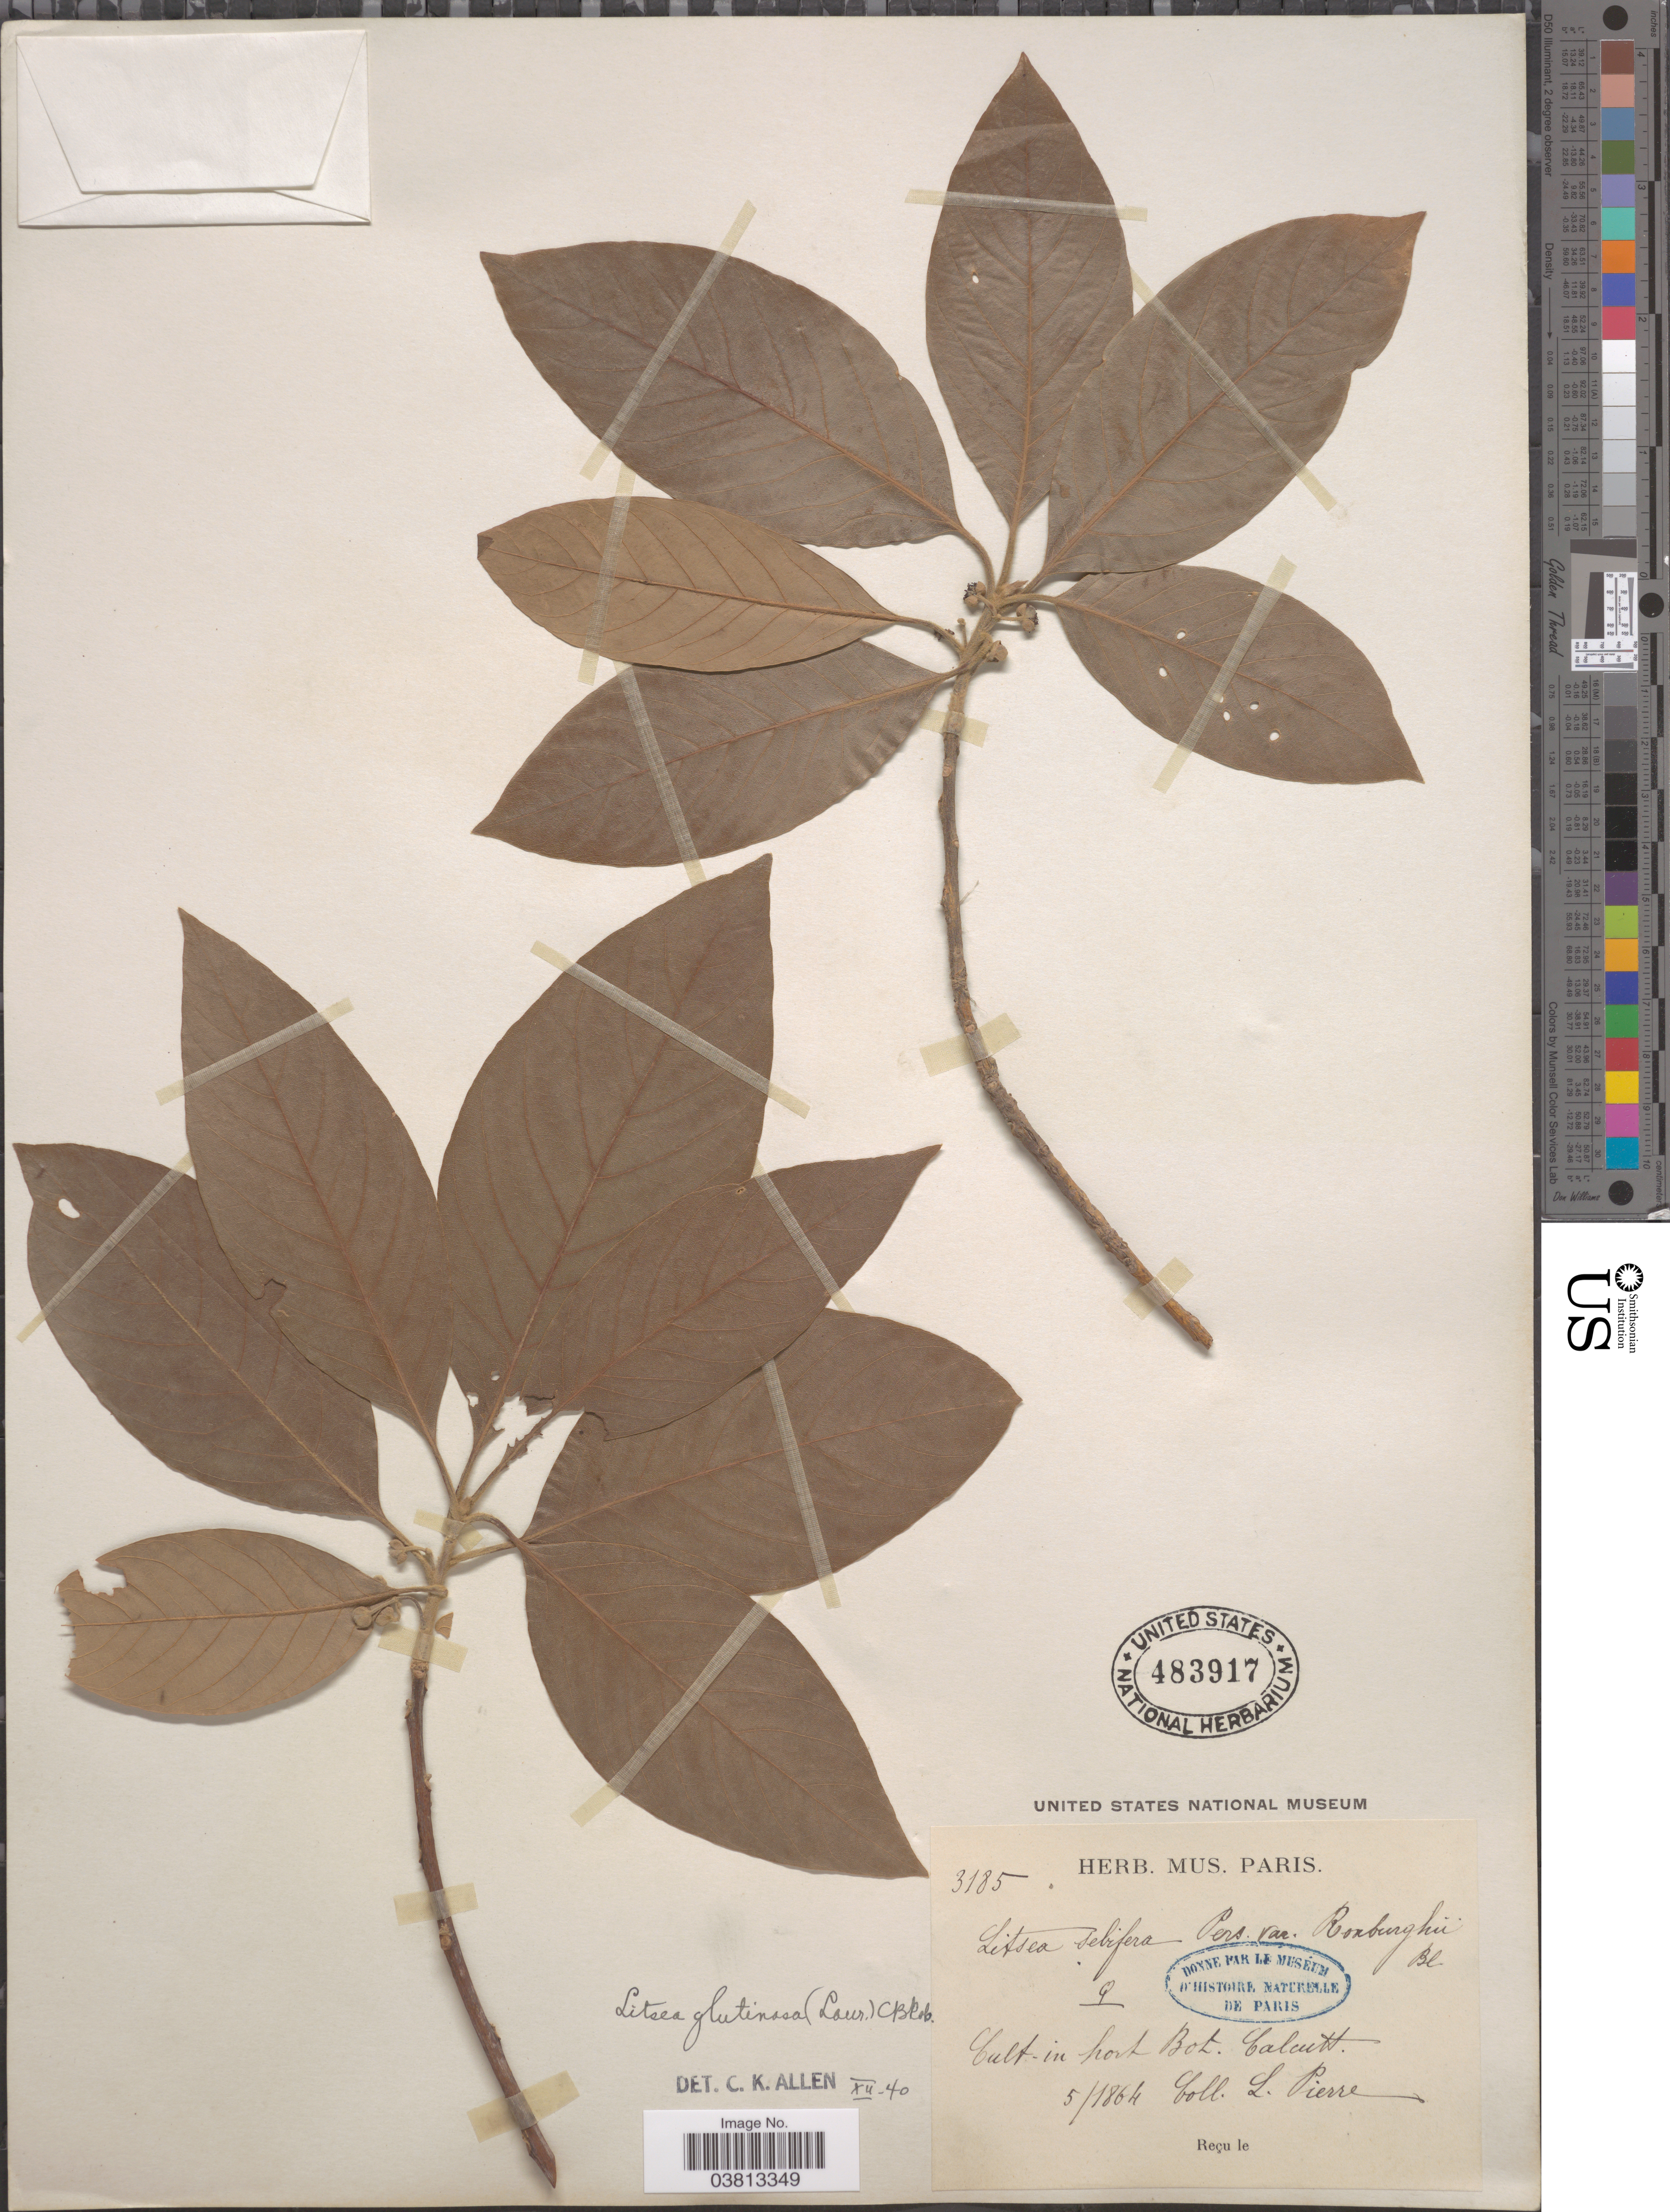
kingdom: Plantae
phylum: Tracheophyta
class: Magnoliopsida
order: Laurales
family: Lauraceae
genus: Litsea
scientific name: Litsea glutinosa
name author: (Lour.) C.B. Rob.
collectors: L. Pierre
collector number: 3185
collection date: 1864-05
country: India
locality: In hort Bot. Calcutt.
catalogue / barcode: US 483917